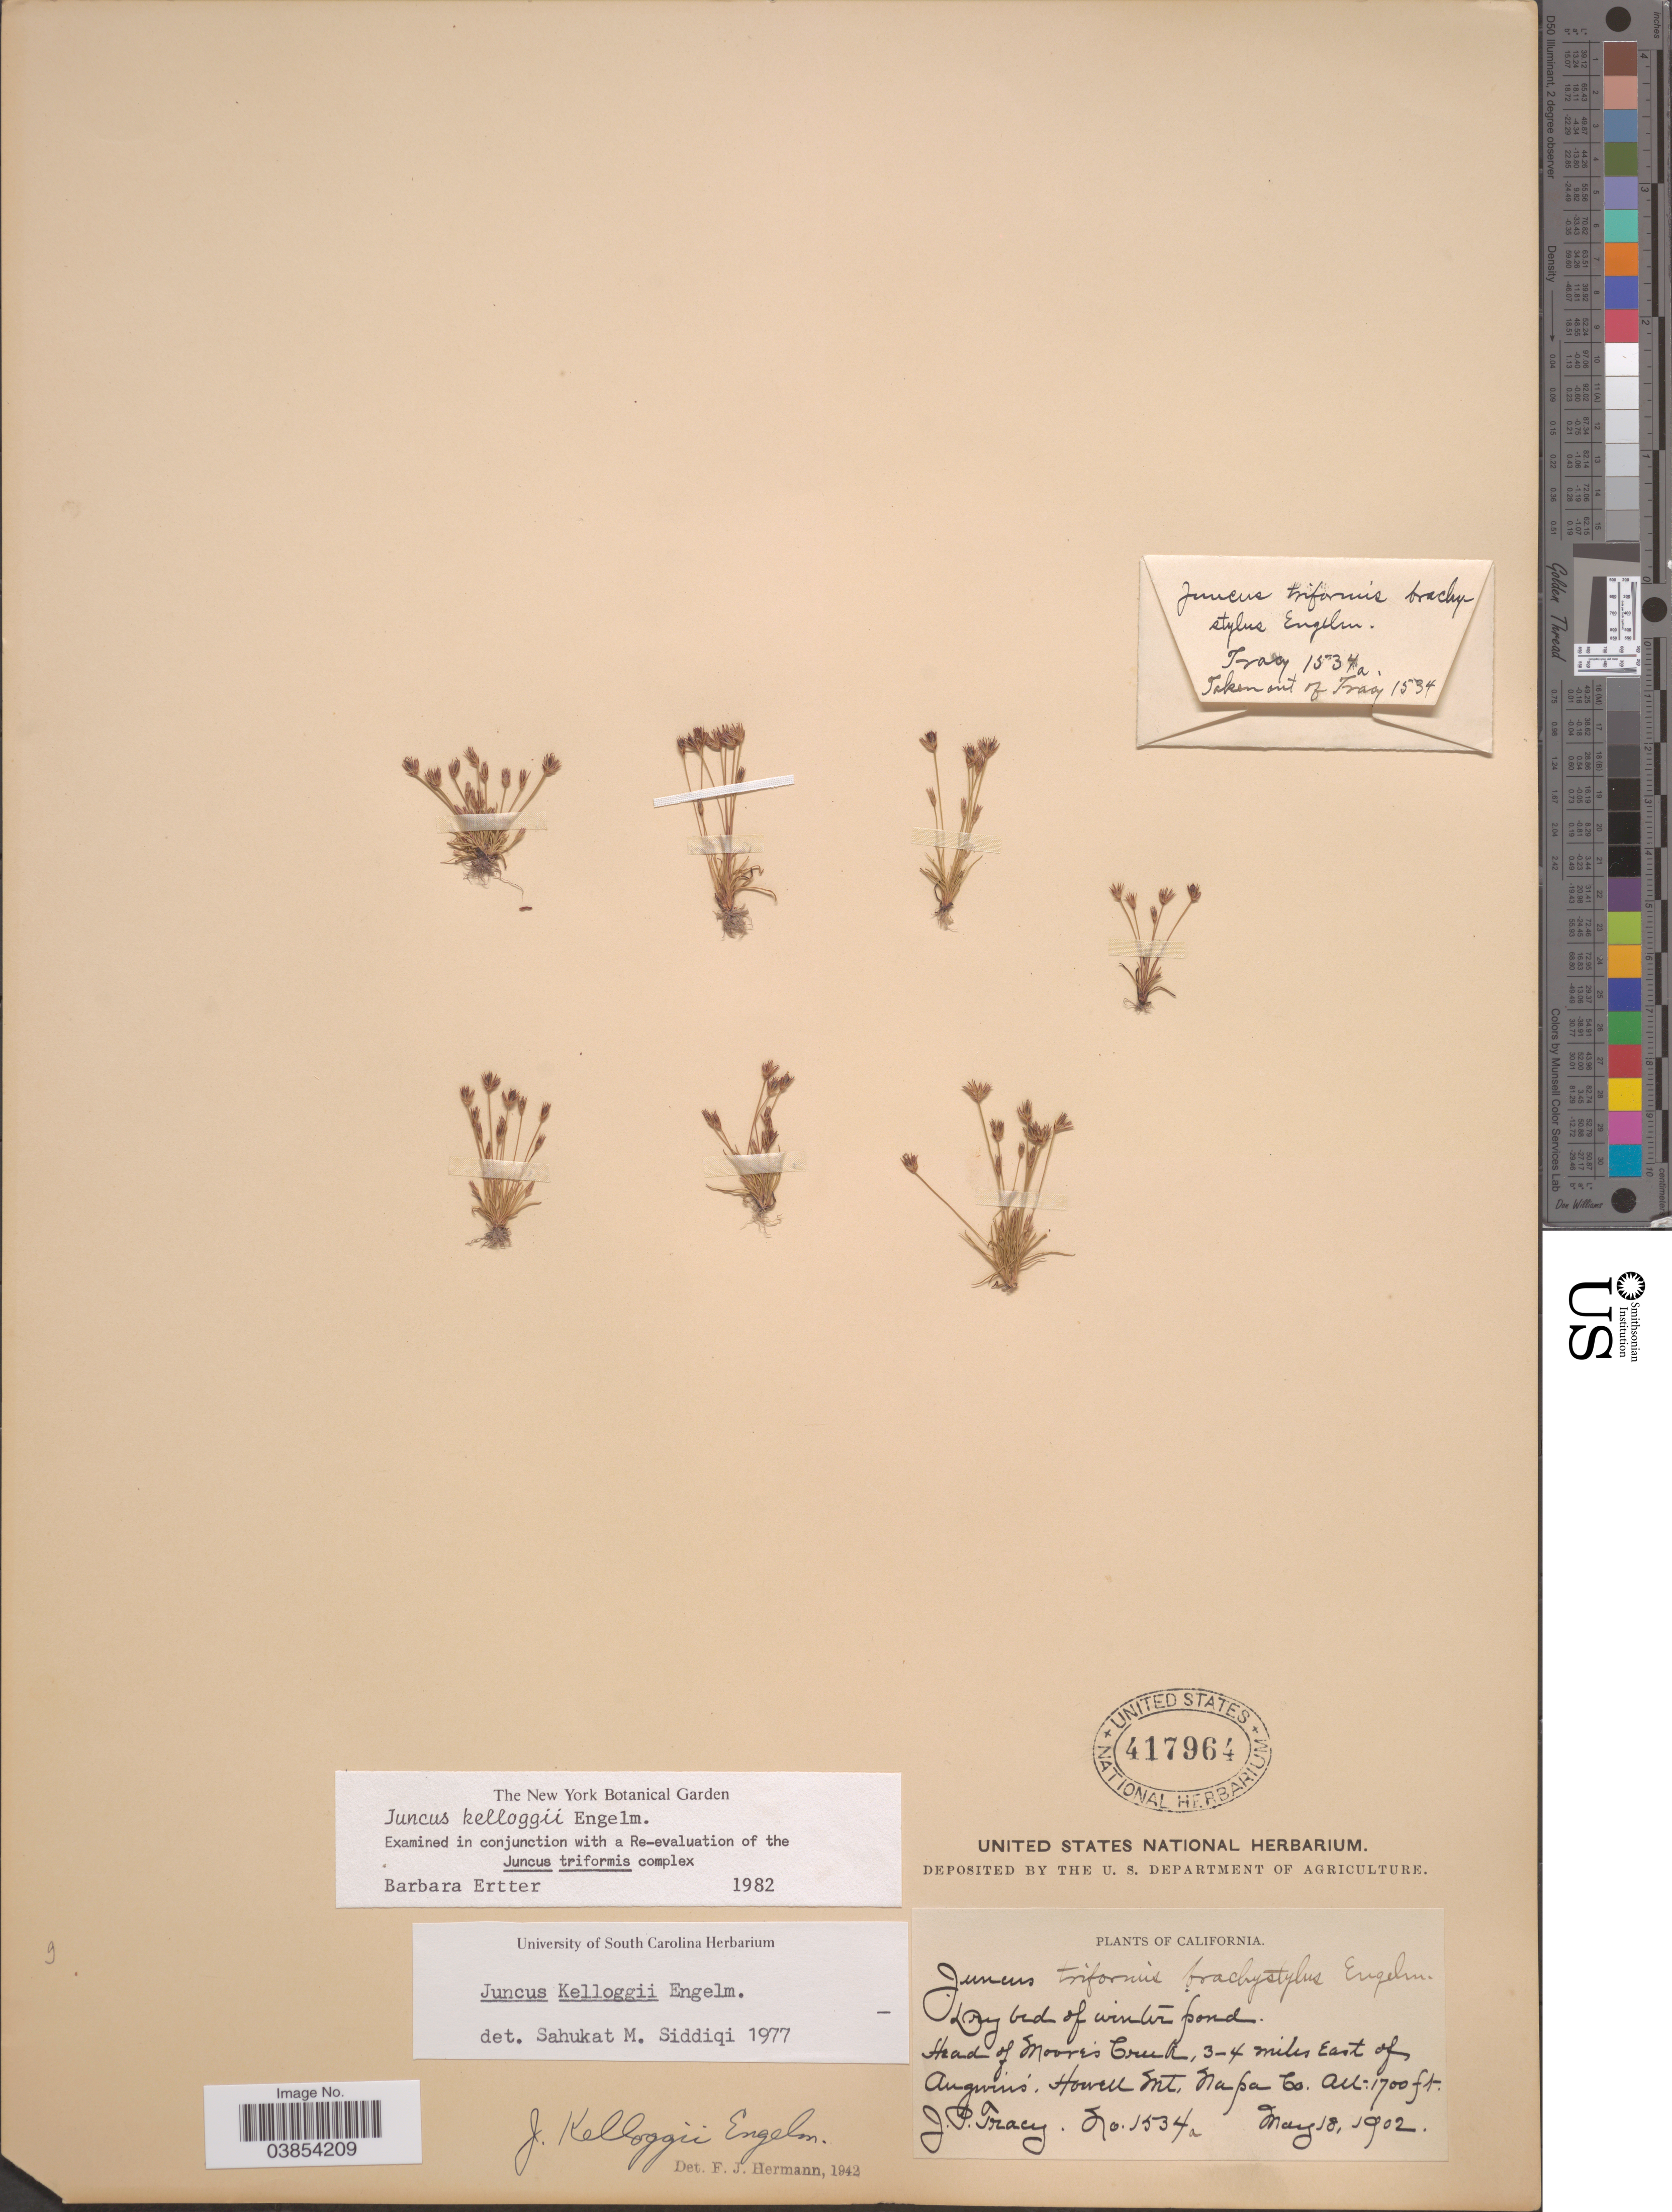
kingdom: Plantae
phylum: Tracheophyta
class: Liliopsida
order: Poales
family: Juncaceae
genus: Juncus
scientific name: Juncus kelloggii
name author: Engelm.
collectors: J. Tracy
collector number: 1534a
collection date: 1902-05-18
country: United States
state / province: California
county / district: Napa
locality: Head of Moore's Creek, 3-4 miles East of Angwin's, Howell Mt, Napa Co.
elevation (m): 518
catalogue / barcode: US 417964